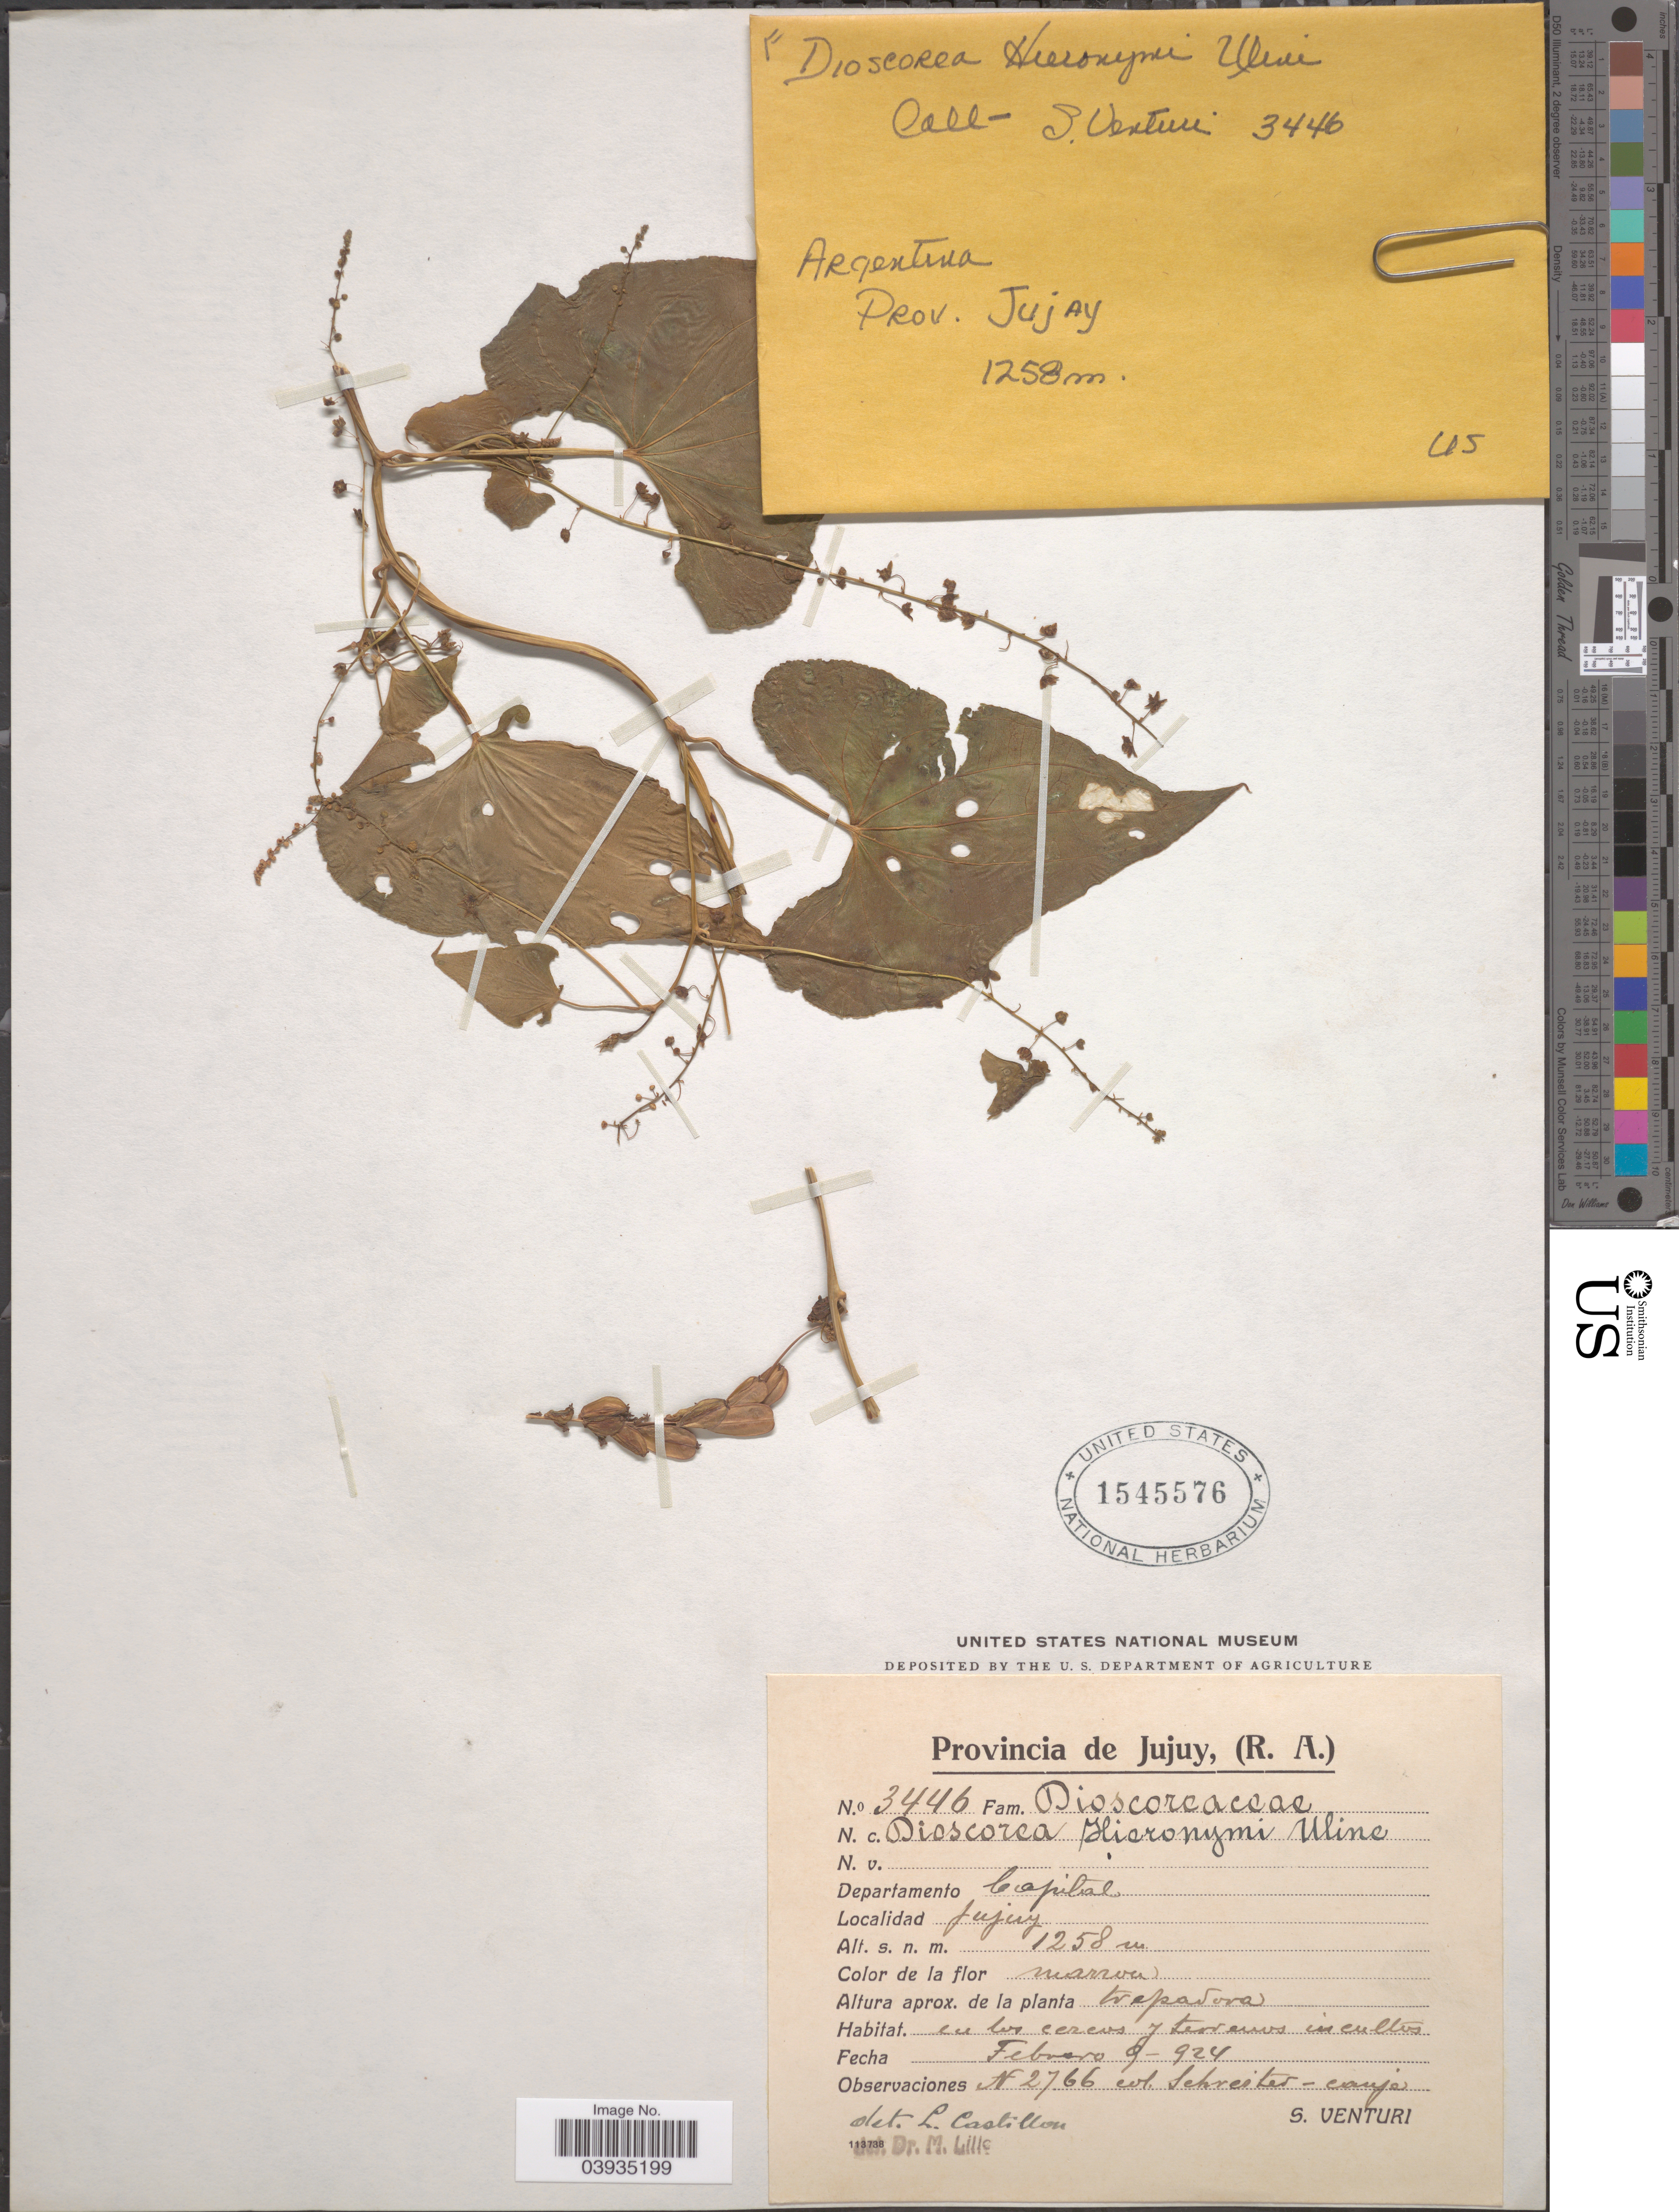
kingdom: Plantae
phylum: Tracheophyta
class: Liliopsida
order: Dioscoreales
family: Dioscoreaceae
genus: Dioscorea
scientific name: Dioscorea hieronymi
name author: Uline ex R. Knuth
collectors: S. Venturi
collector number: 3446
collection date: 1924-02-09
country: Argentina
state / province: Jujuy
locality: Departamento Capital. Jujuy.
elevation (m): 1258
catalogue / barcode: US 1545576